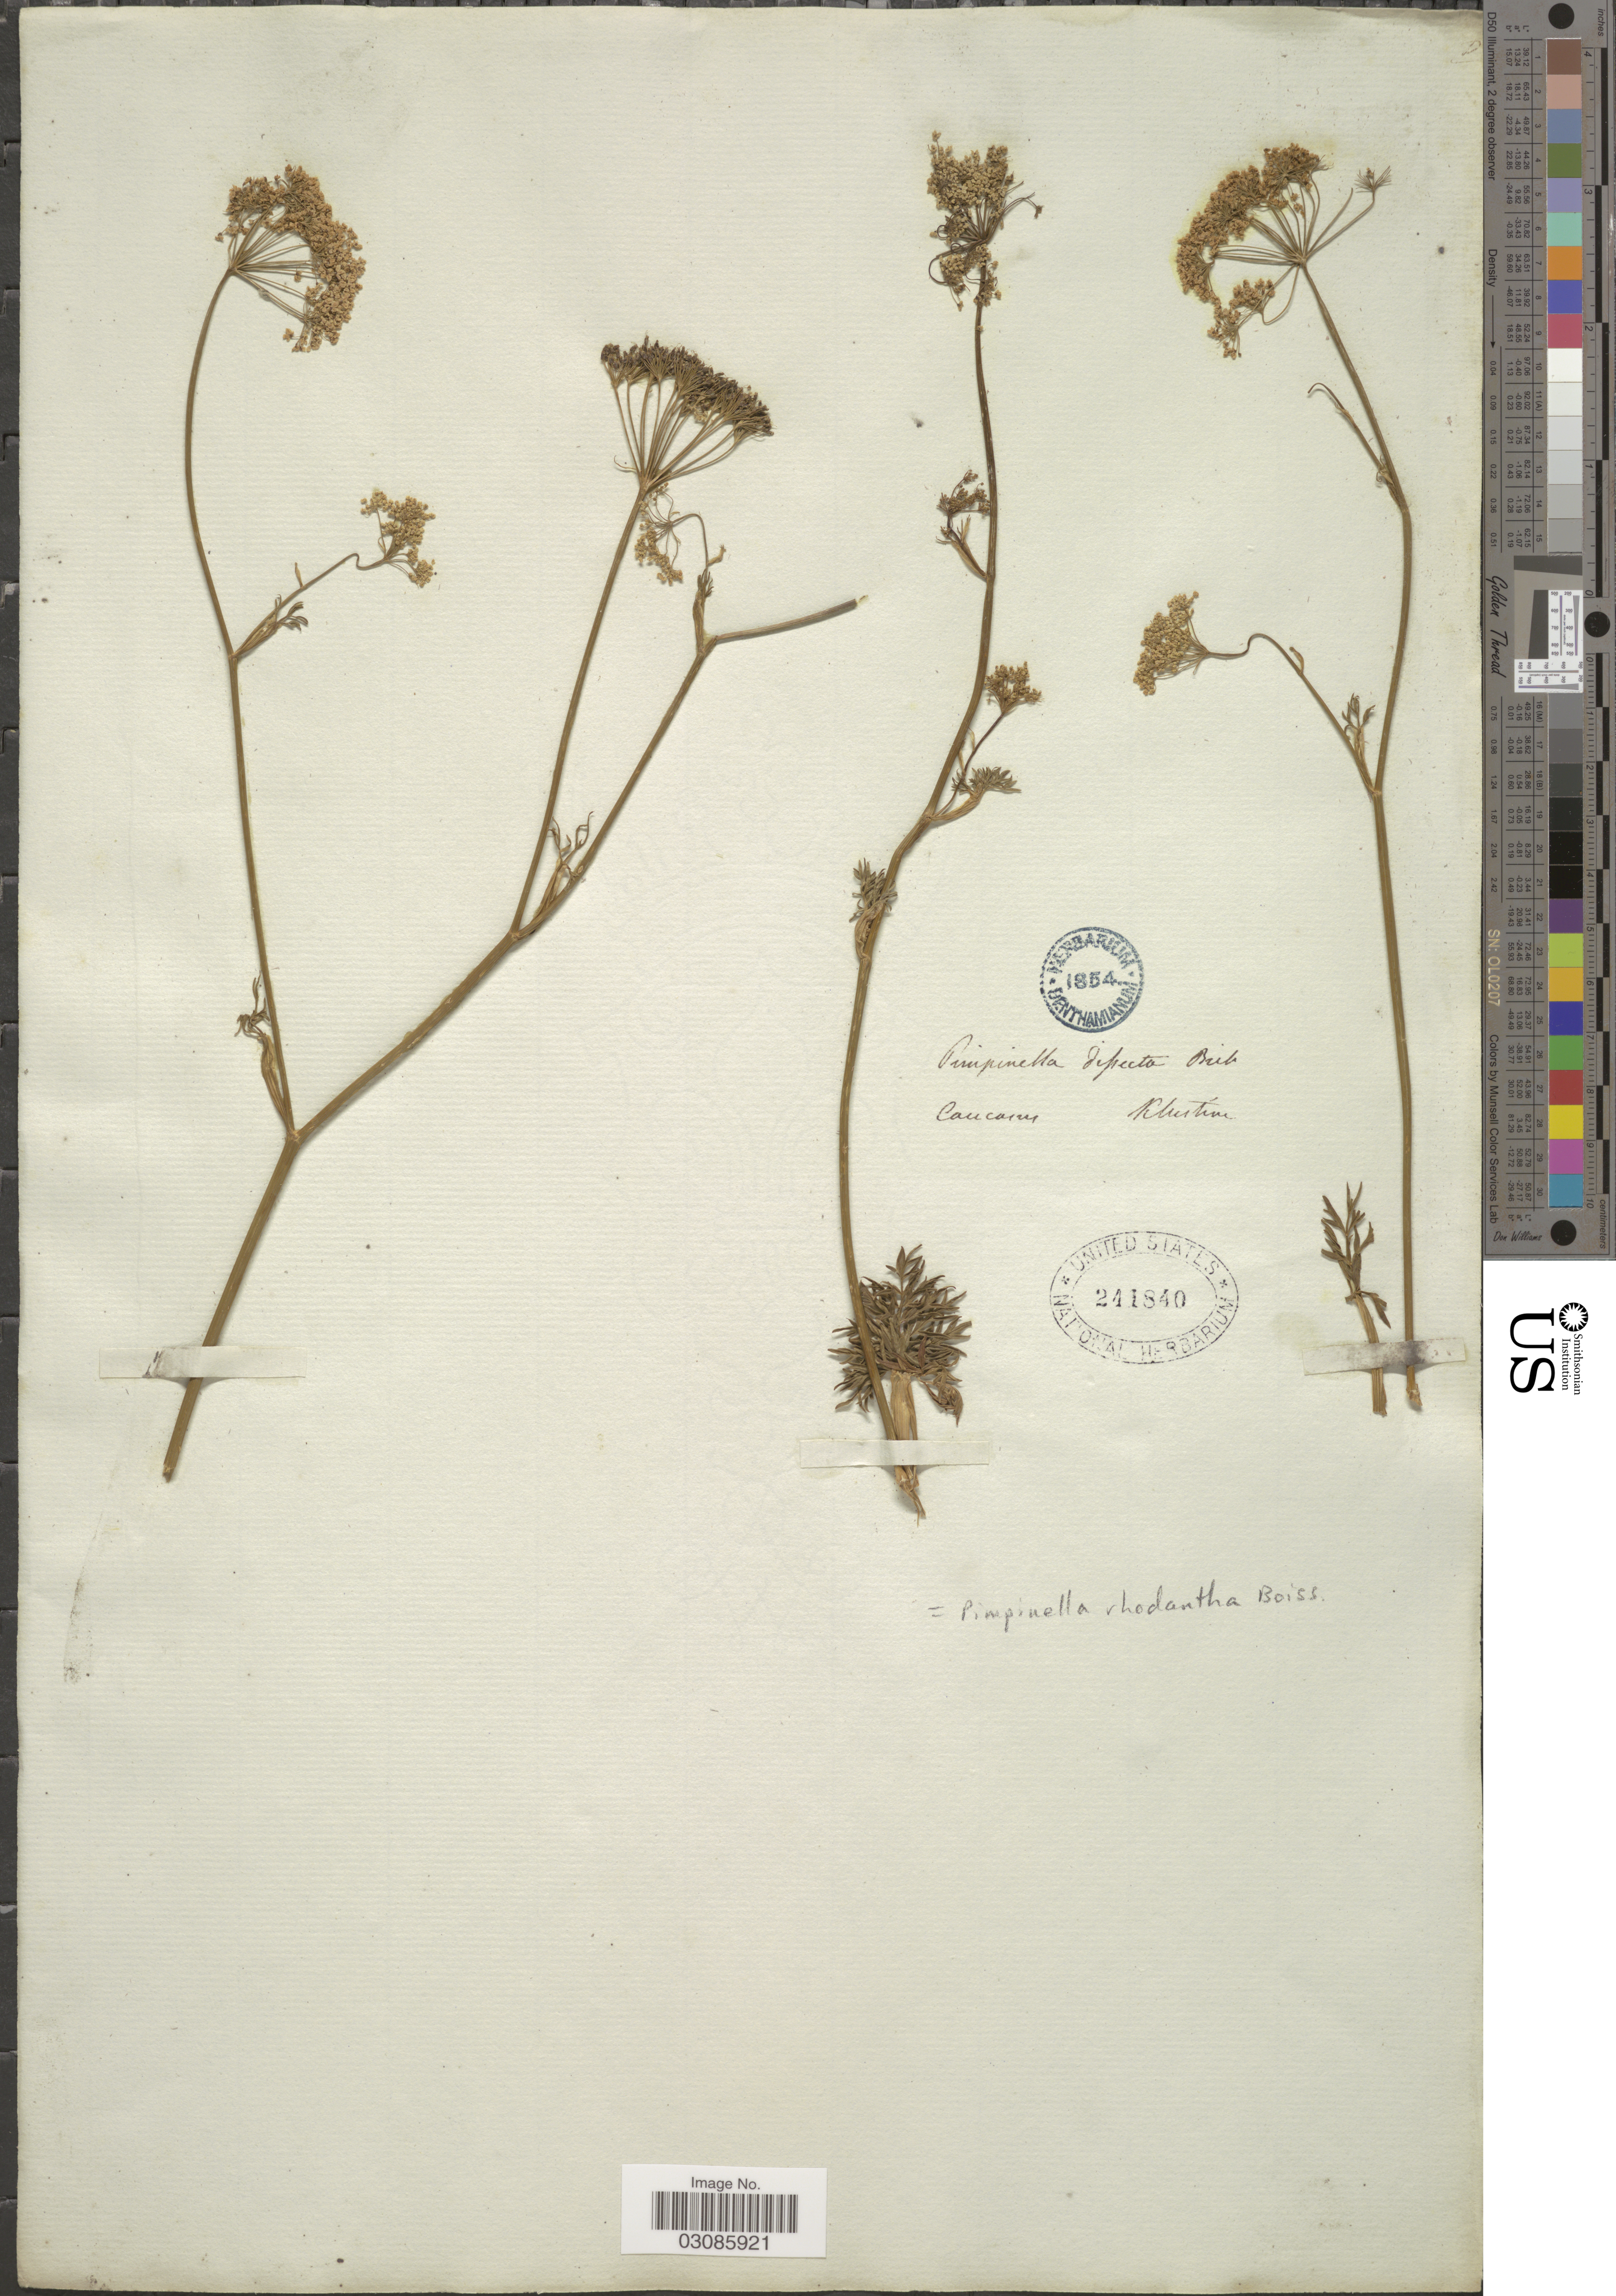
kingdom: Plantae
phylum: Tracheophyta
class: Magnoliopsida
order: Apiales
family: Apiaceae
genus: Pimpinella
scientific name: Pimpinella rhodantha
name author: Boiss.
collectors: Klustim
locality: Caucasus.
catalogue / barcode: US 241840